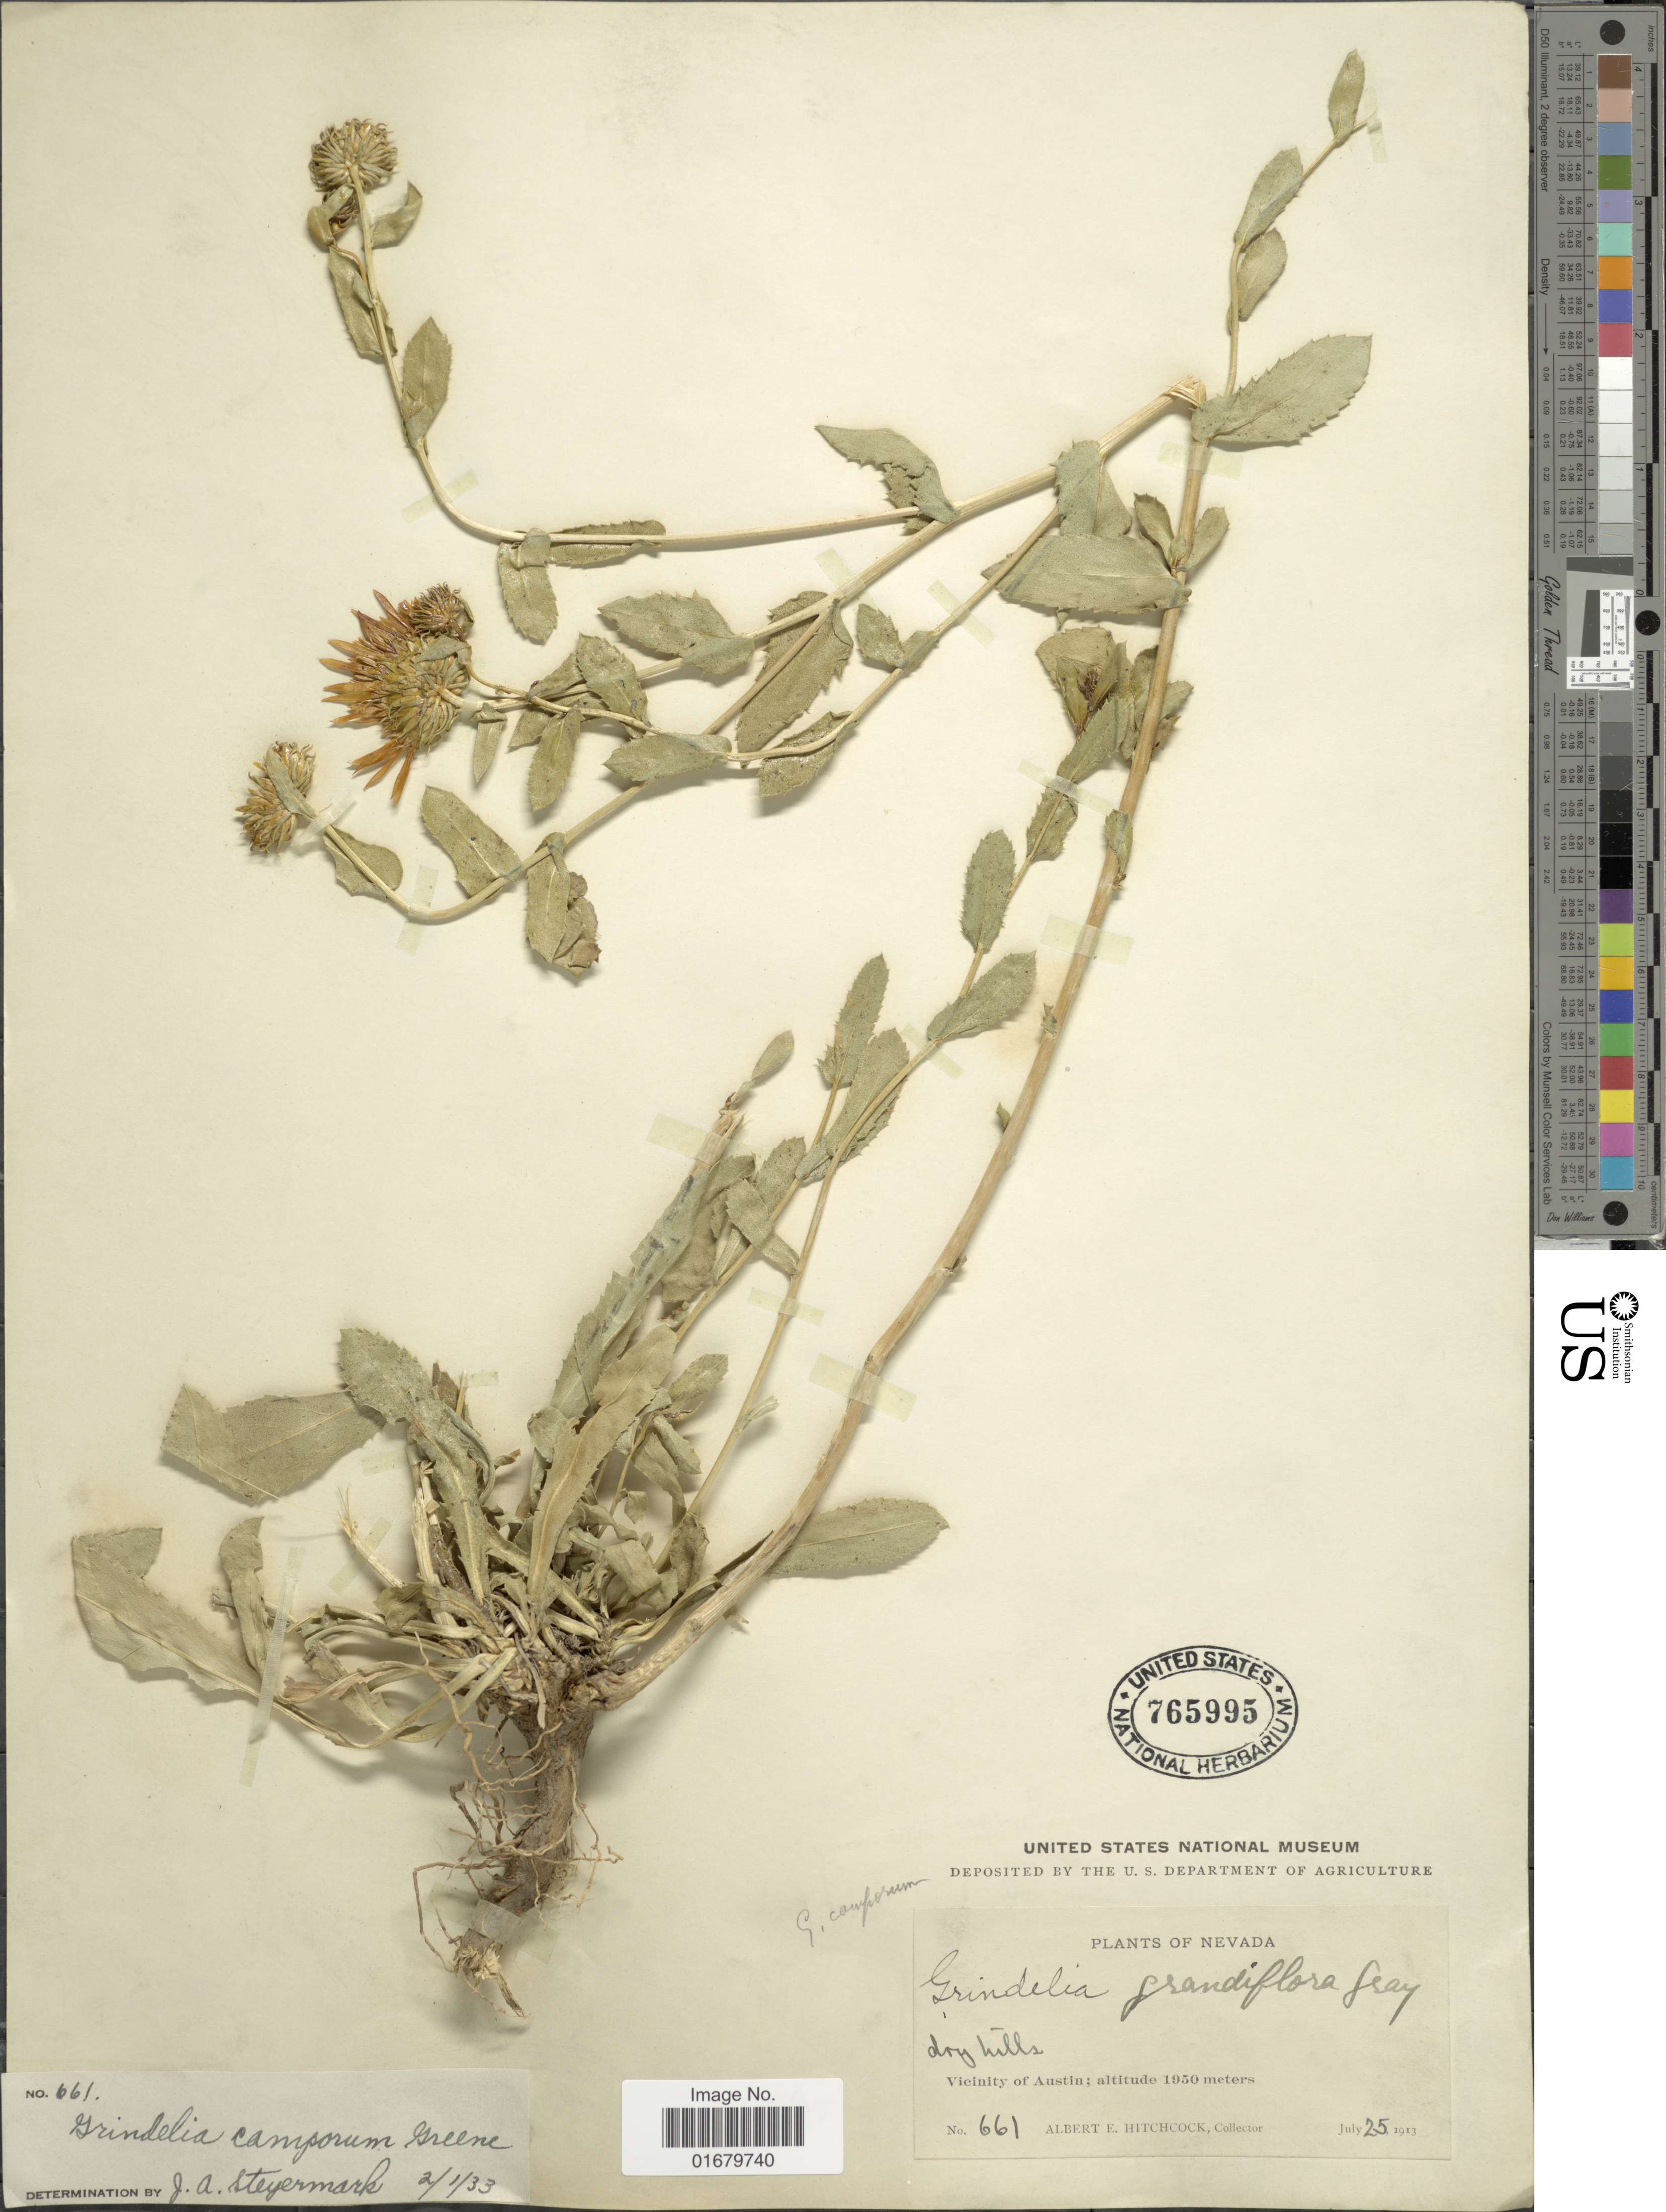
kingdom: Plantae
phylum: Tracheophyta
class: Magnoliopsida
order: Asterales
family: Asteraceae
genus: Grindelia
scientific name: Grindelia camporum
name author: Greene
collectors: A. S. Hitchcock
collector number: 661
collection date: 1913-07-25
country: United States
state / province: Nevada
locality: Vicinity of Austin.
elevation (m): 1950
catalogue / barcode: US 765995